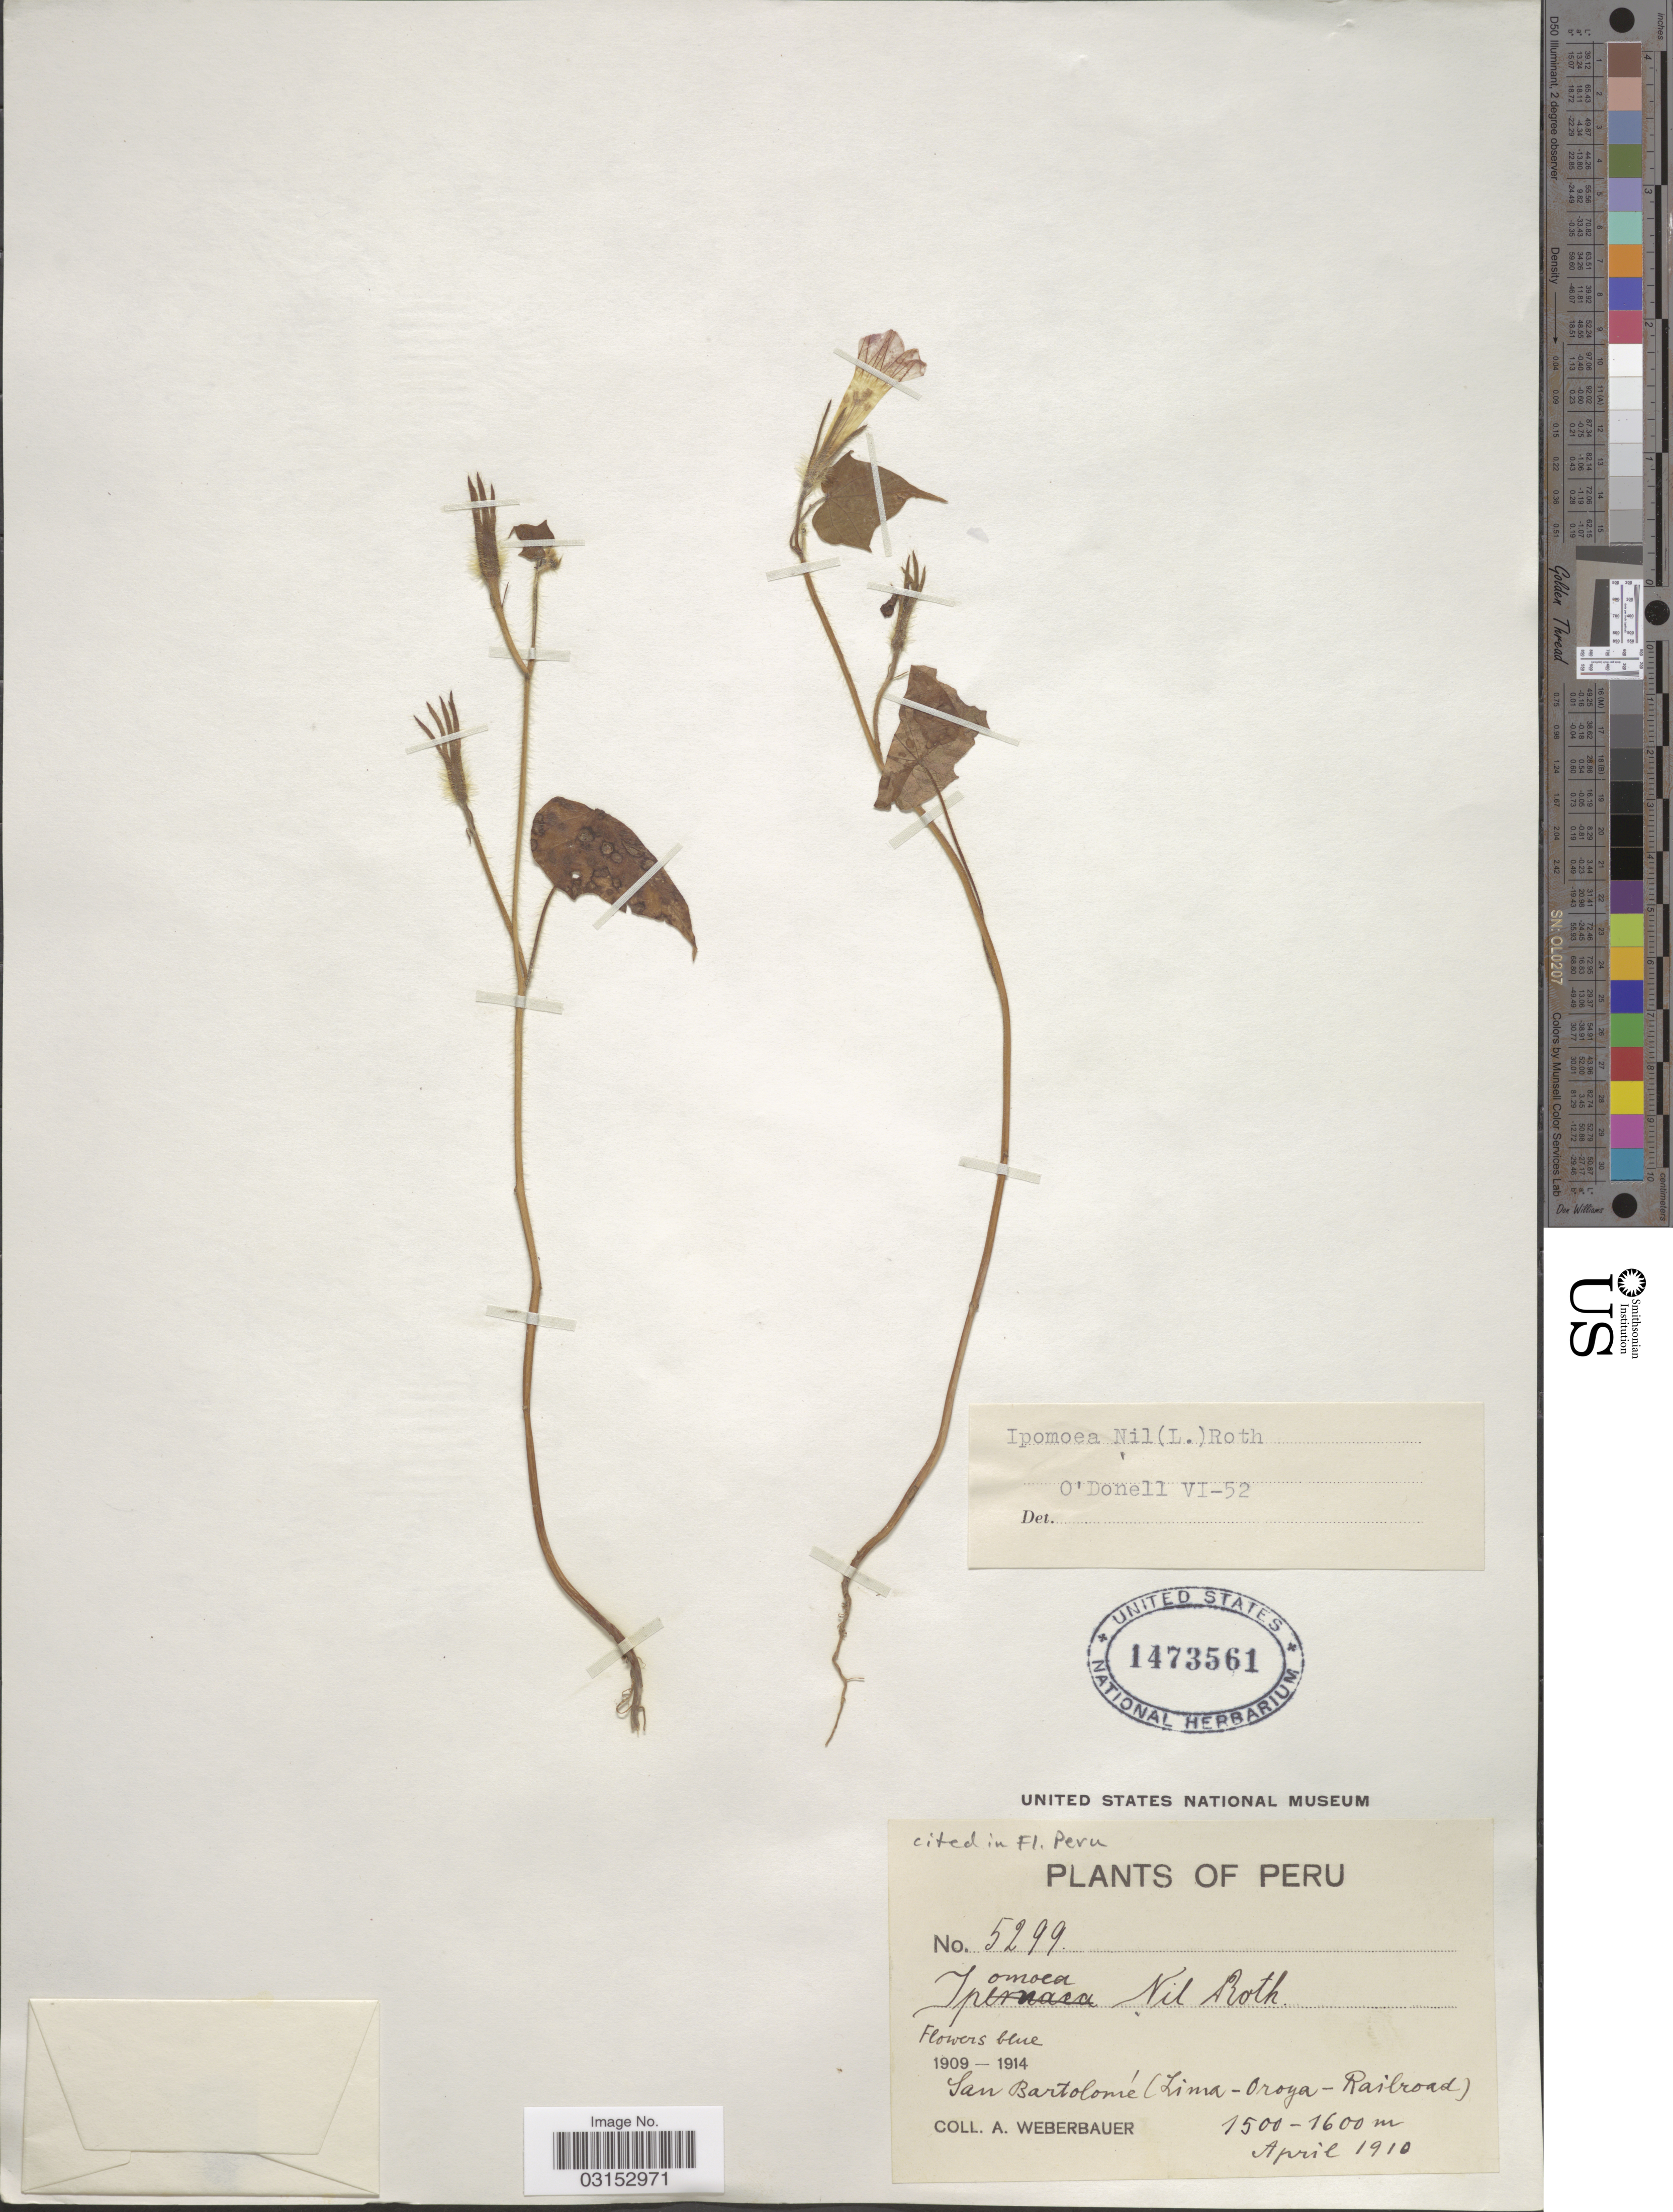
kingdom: Plantae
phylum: Tracheophyta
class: Magnoliopsida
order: Solanales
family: Convolvulaceae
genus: Ipomoea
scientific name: Ipomoea nil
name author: (L.) Roth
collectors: A. Weberbauer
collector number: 5299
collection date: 1910-04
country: Peru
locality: San Bartolomé (Lima-Oroya-Railroad)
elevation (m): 1500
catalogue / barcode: US 1473561